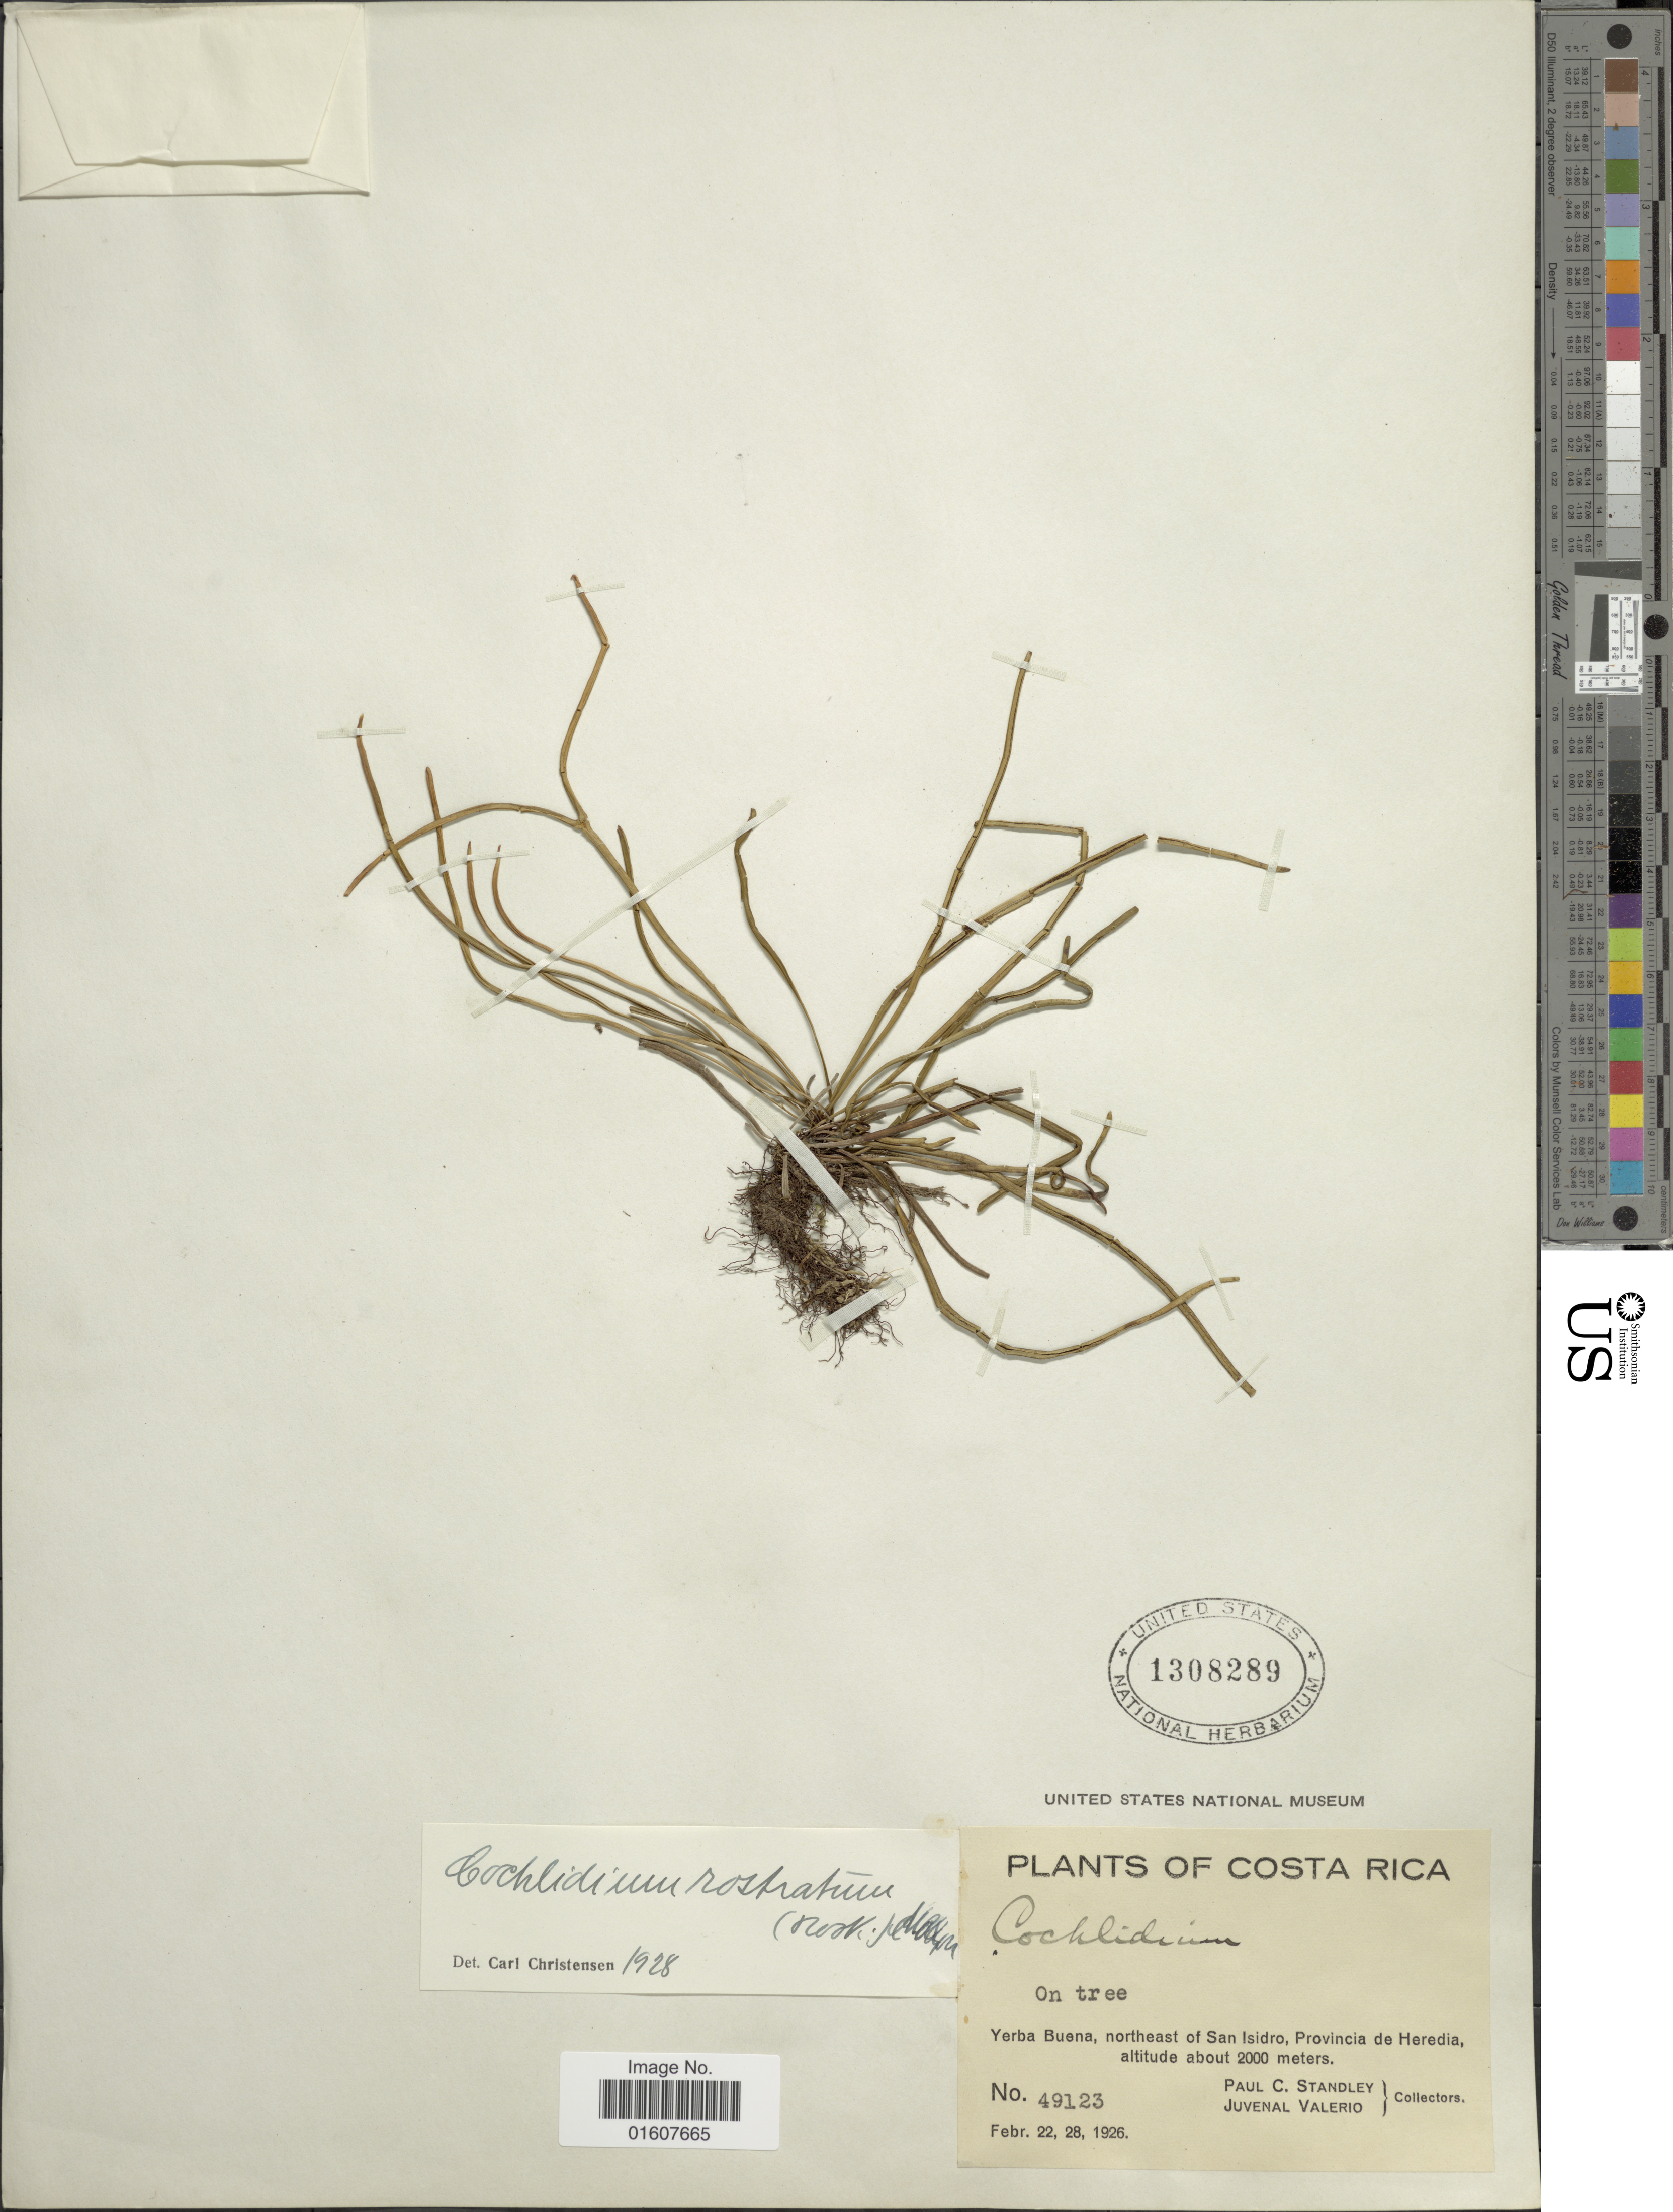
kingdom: Plantae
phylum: Tracheophyta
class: Polypodiopsida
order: Polypodiales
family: Polypodiaceae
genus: Cochlidium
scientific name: Cochlidium rostratum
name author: (Hook.) Maxon ex C. Chr.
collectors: P. C. Standley & J. Valerio R.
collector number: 49123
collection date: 1926-02-22/1926-02-28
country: Costa Rica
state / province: Heredia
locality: Yerba Buena, northeast of Sam Isidro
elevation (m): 2000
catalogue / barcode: US 1308289